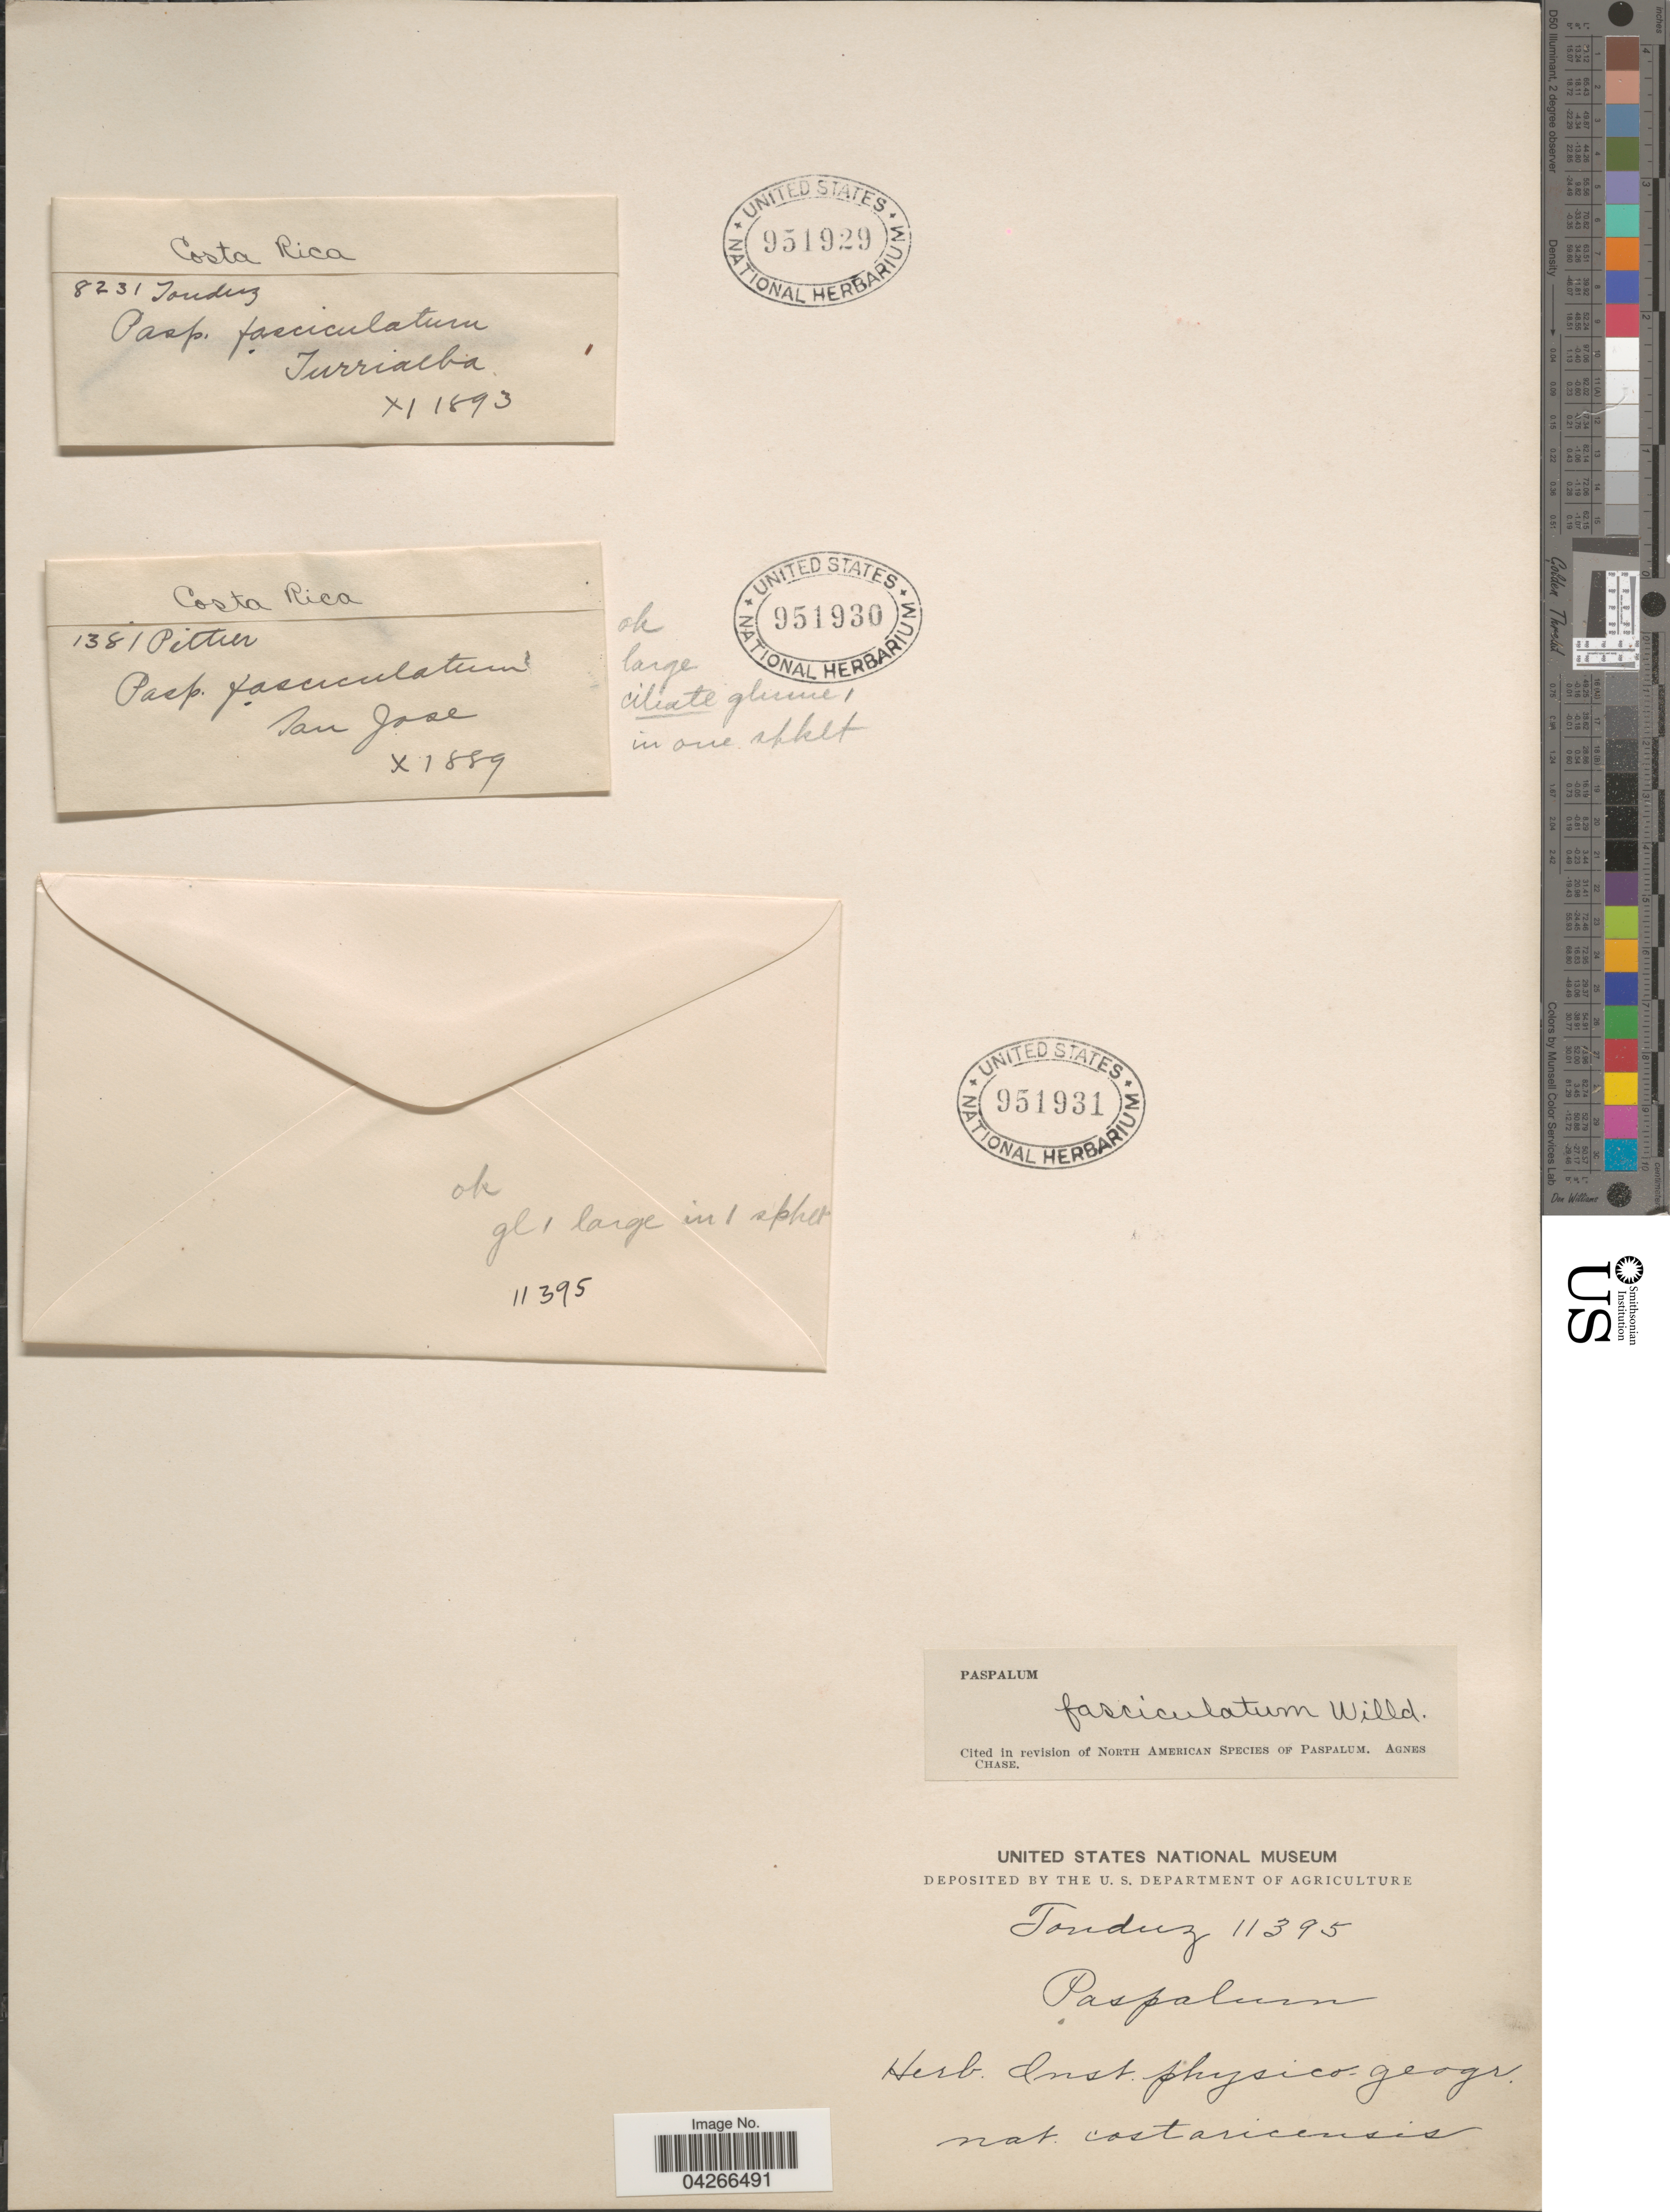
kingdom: Plantae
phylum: Tracheophyta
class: Liliopsida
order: Poales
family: Poaceae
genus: Paspalum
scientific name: Paspalum fasciculatum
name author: Willd. ex Flüggé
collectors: Pittier, --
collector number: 1381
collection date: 1889-10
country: Costa Rica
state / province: San José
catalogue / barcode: US 951930-2